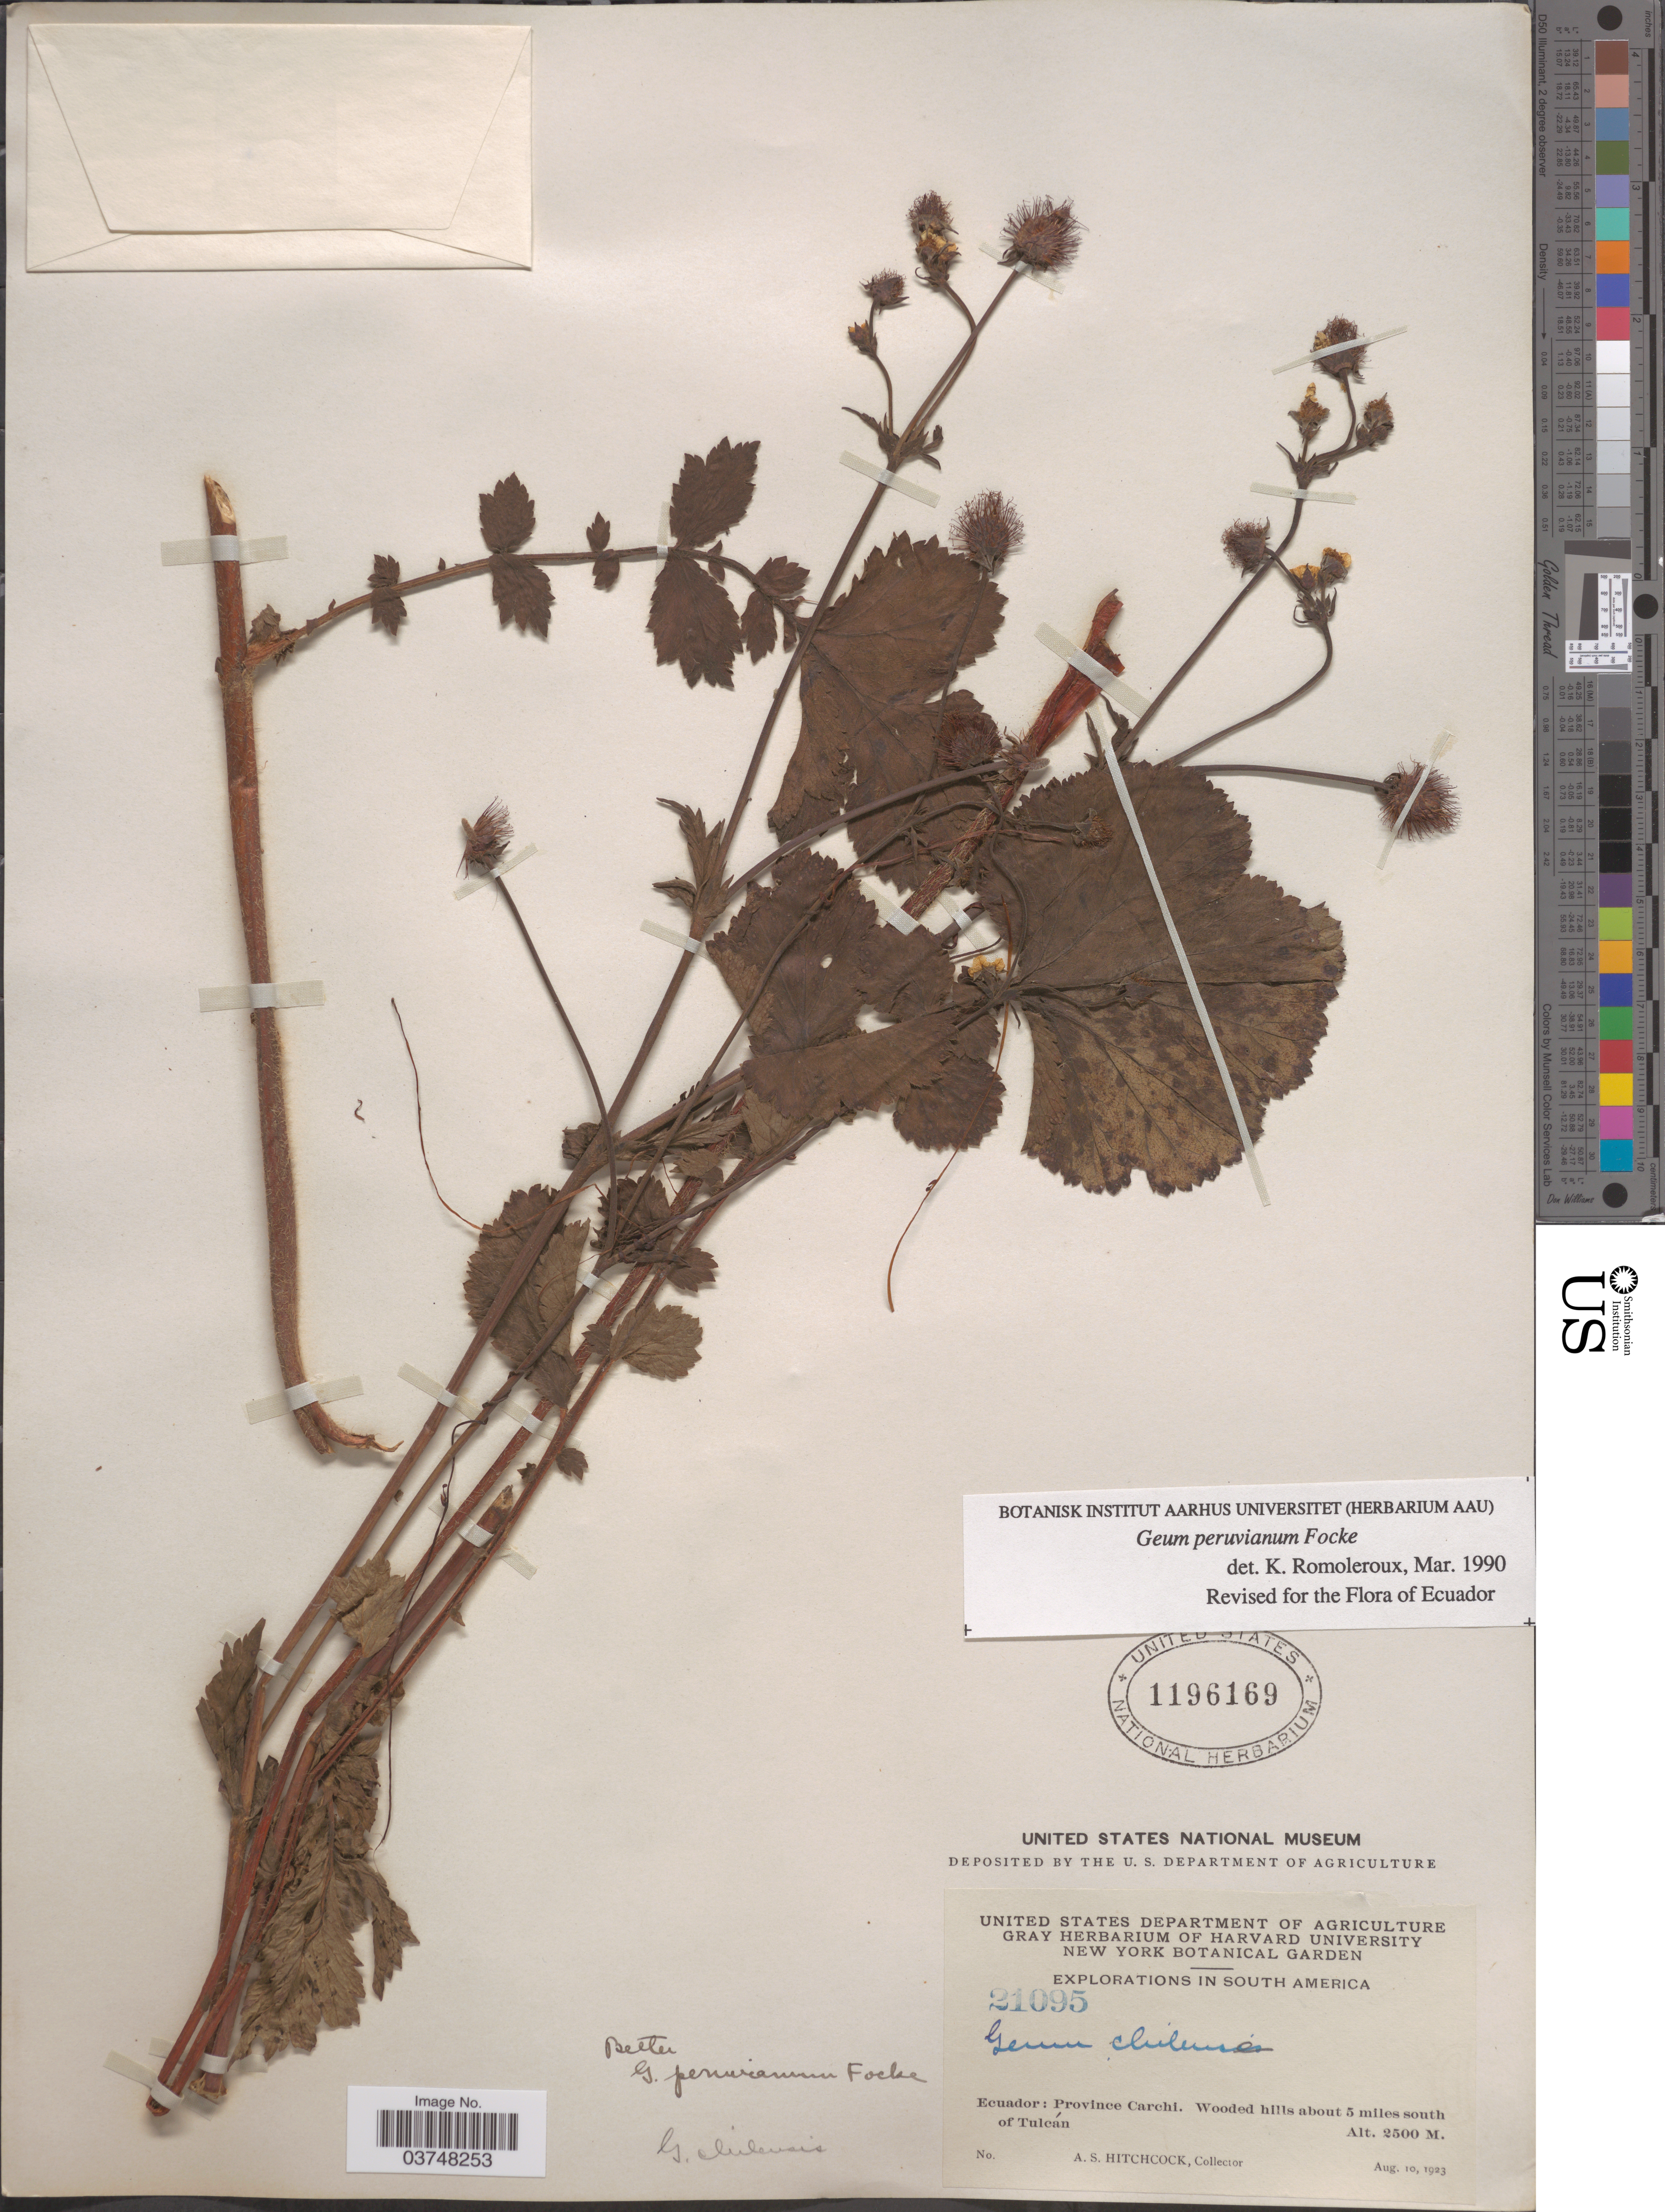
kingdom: Plantae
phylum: Tracheophyta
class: Magnoliopsida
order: Rosales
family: Rosaceae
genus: Geum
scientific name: Geum peruvianum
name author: Focke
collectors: A. S. Hitchcock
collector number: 21095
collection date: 1923-08-10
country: Ecuador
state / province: Carchi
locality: Wooded hills about 5 miles south of Tulcán.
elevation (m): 2500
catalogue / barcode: US 1196169